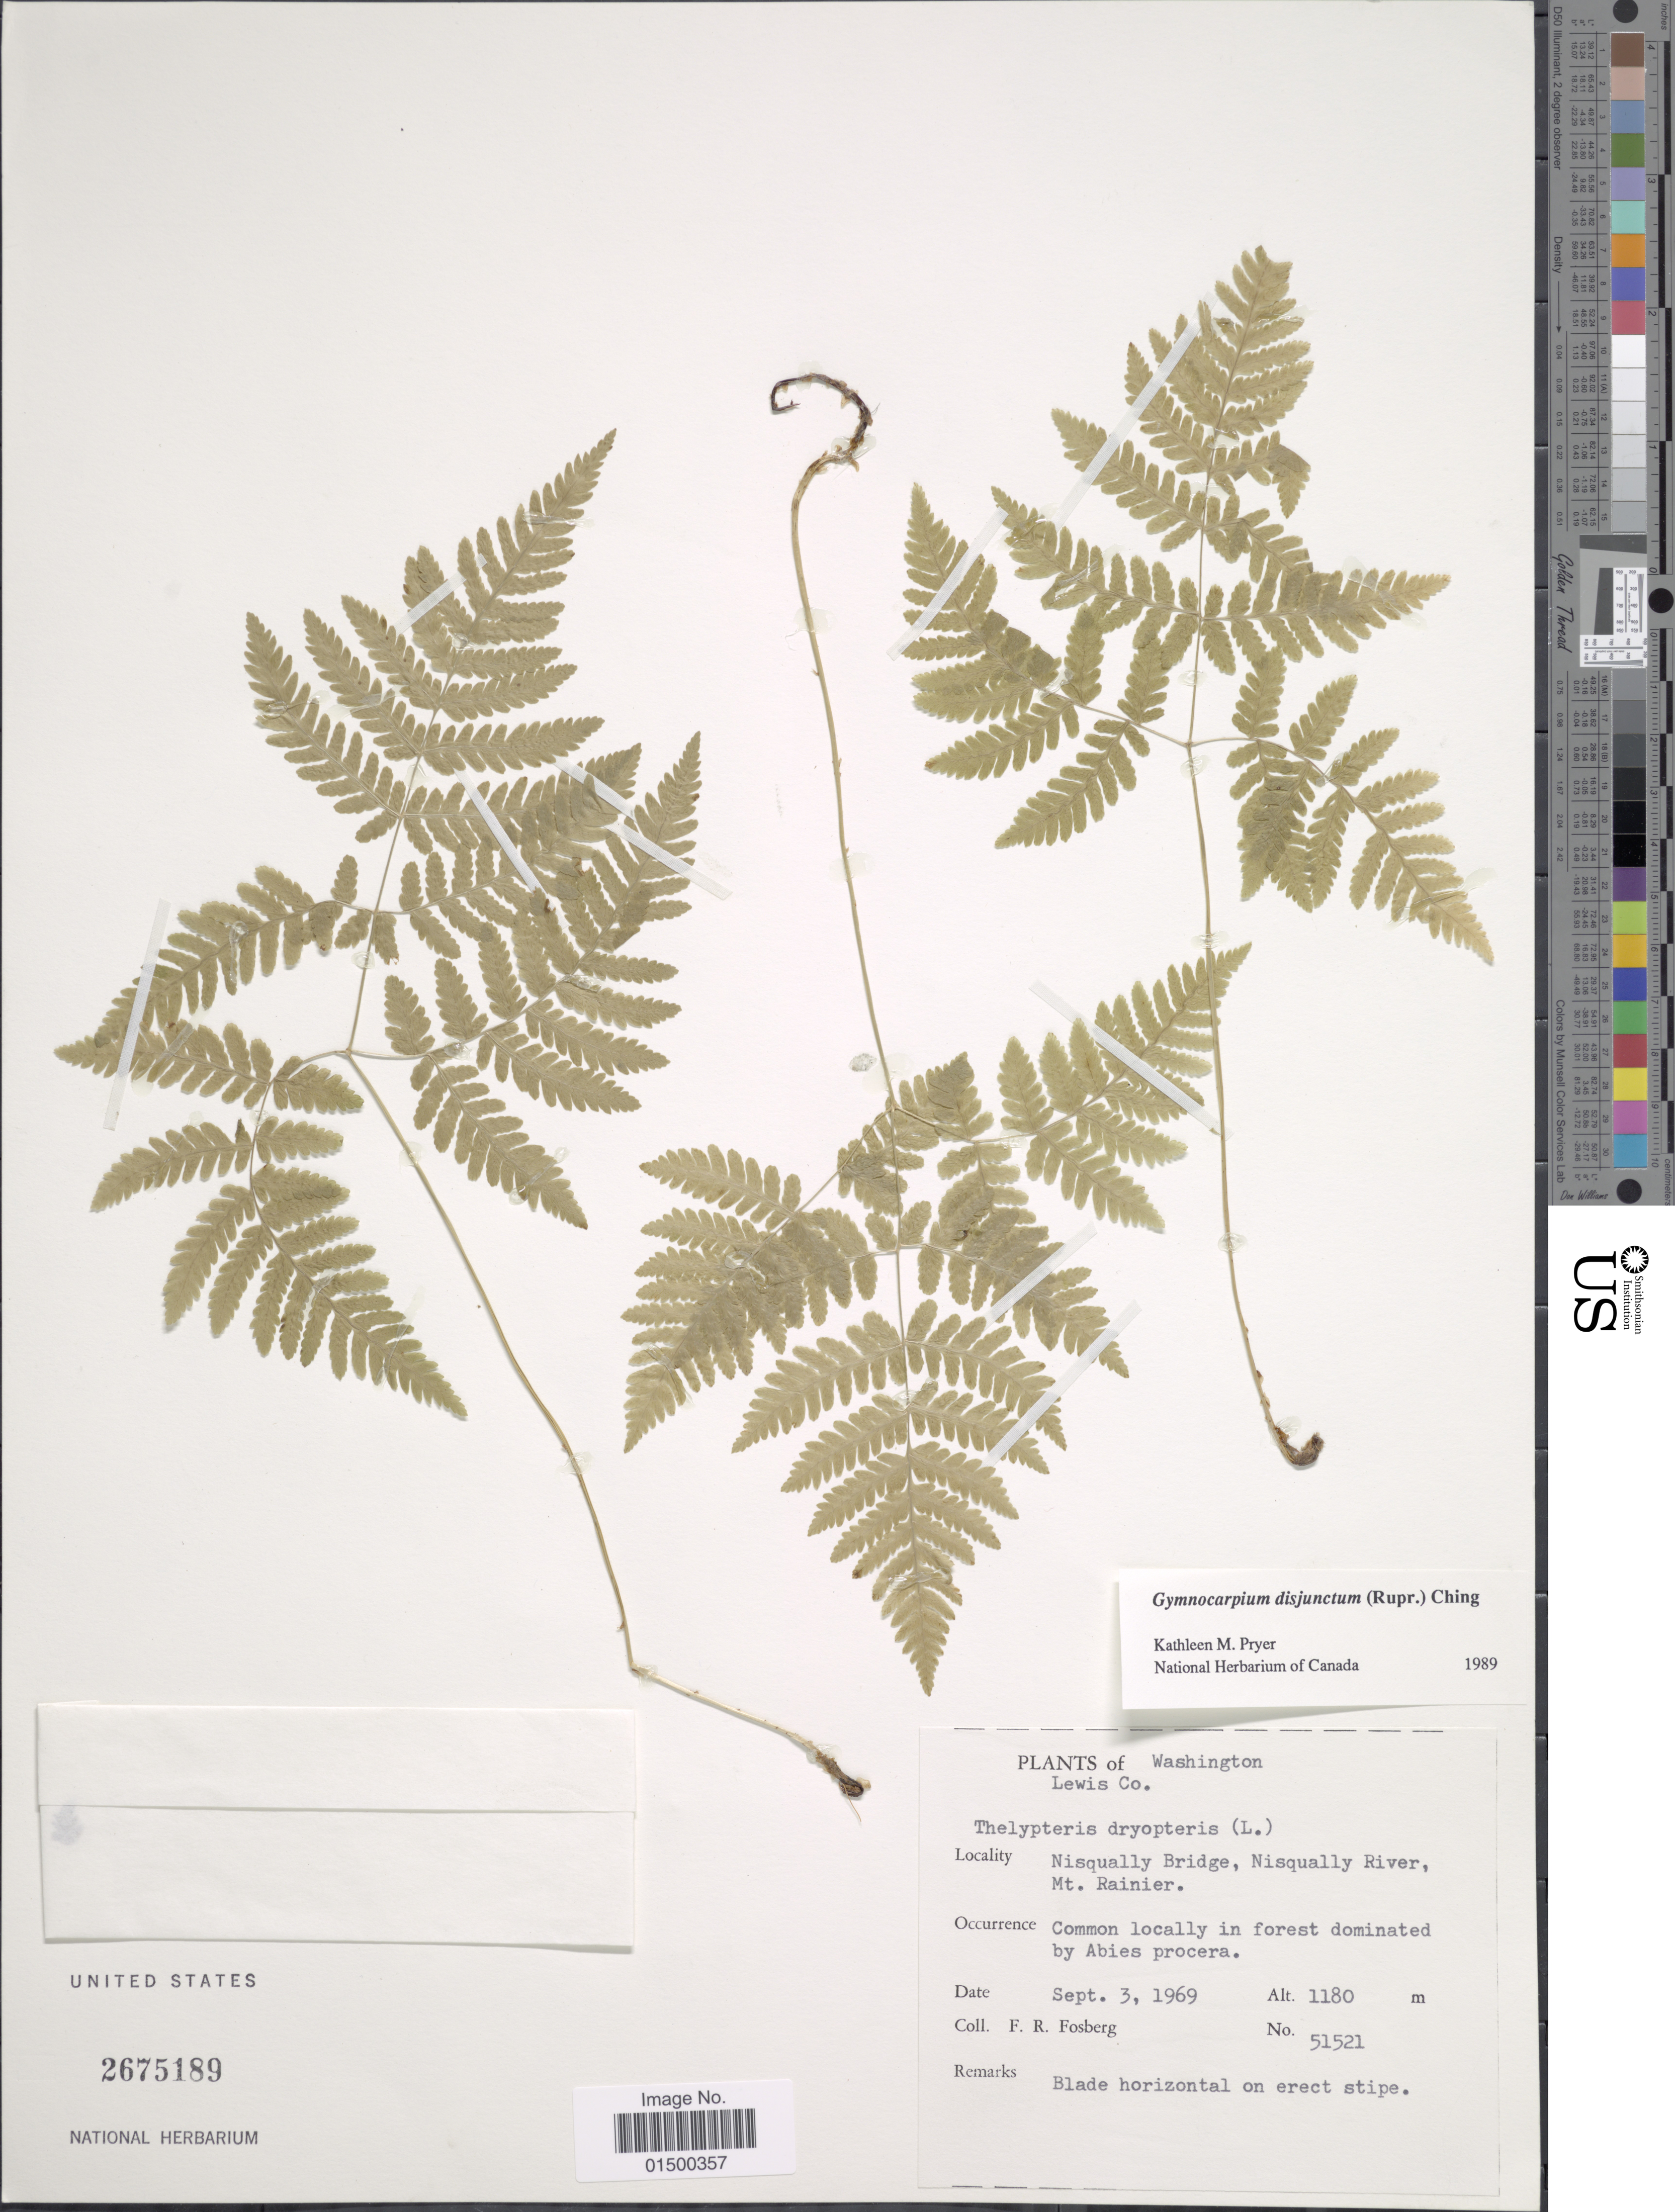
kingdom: Plantae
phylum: Tracheophyta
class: Polypodiopsida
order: Polypodiales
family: Cystopteridaceae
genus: Gymnocarpium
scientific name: Gymnocarpium disjunctum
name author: (Rupr.) Ching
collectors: F. R. Fosberg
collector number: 51521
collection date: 1969-09-03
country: United States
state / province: Washington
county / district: Lewis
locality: Lewis Co. Nisqually Bridge, Nisqually River, Mt. Rainier.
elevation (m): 1180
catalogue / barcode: US 2675189